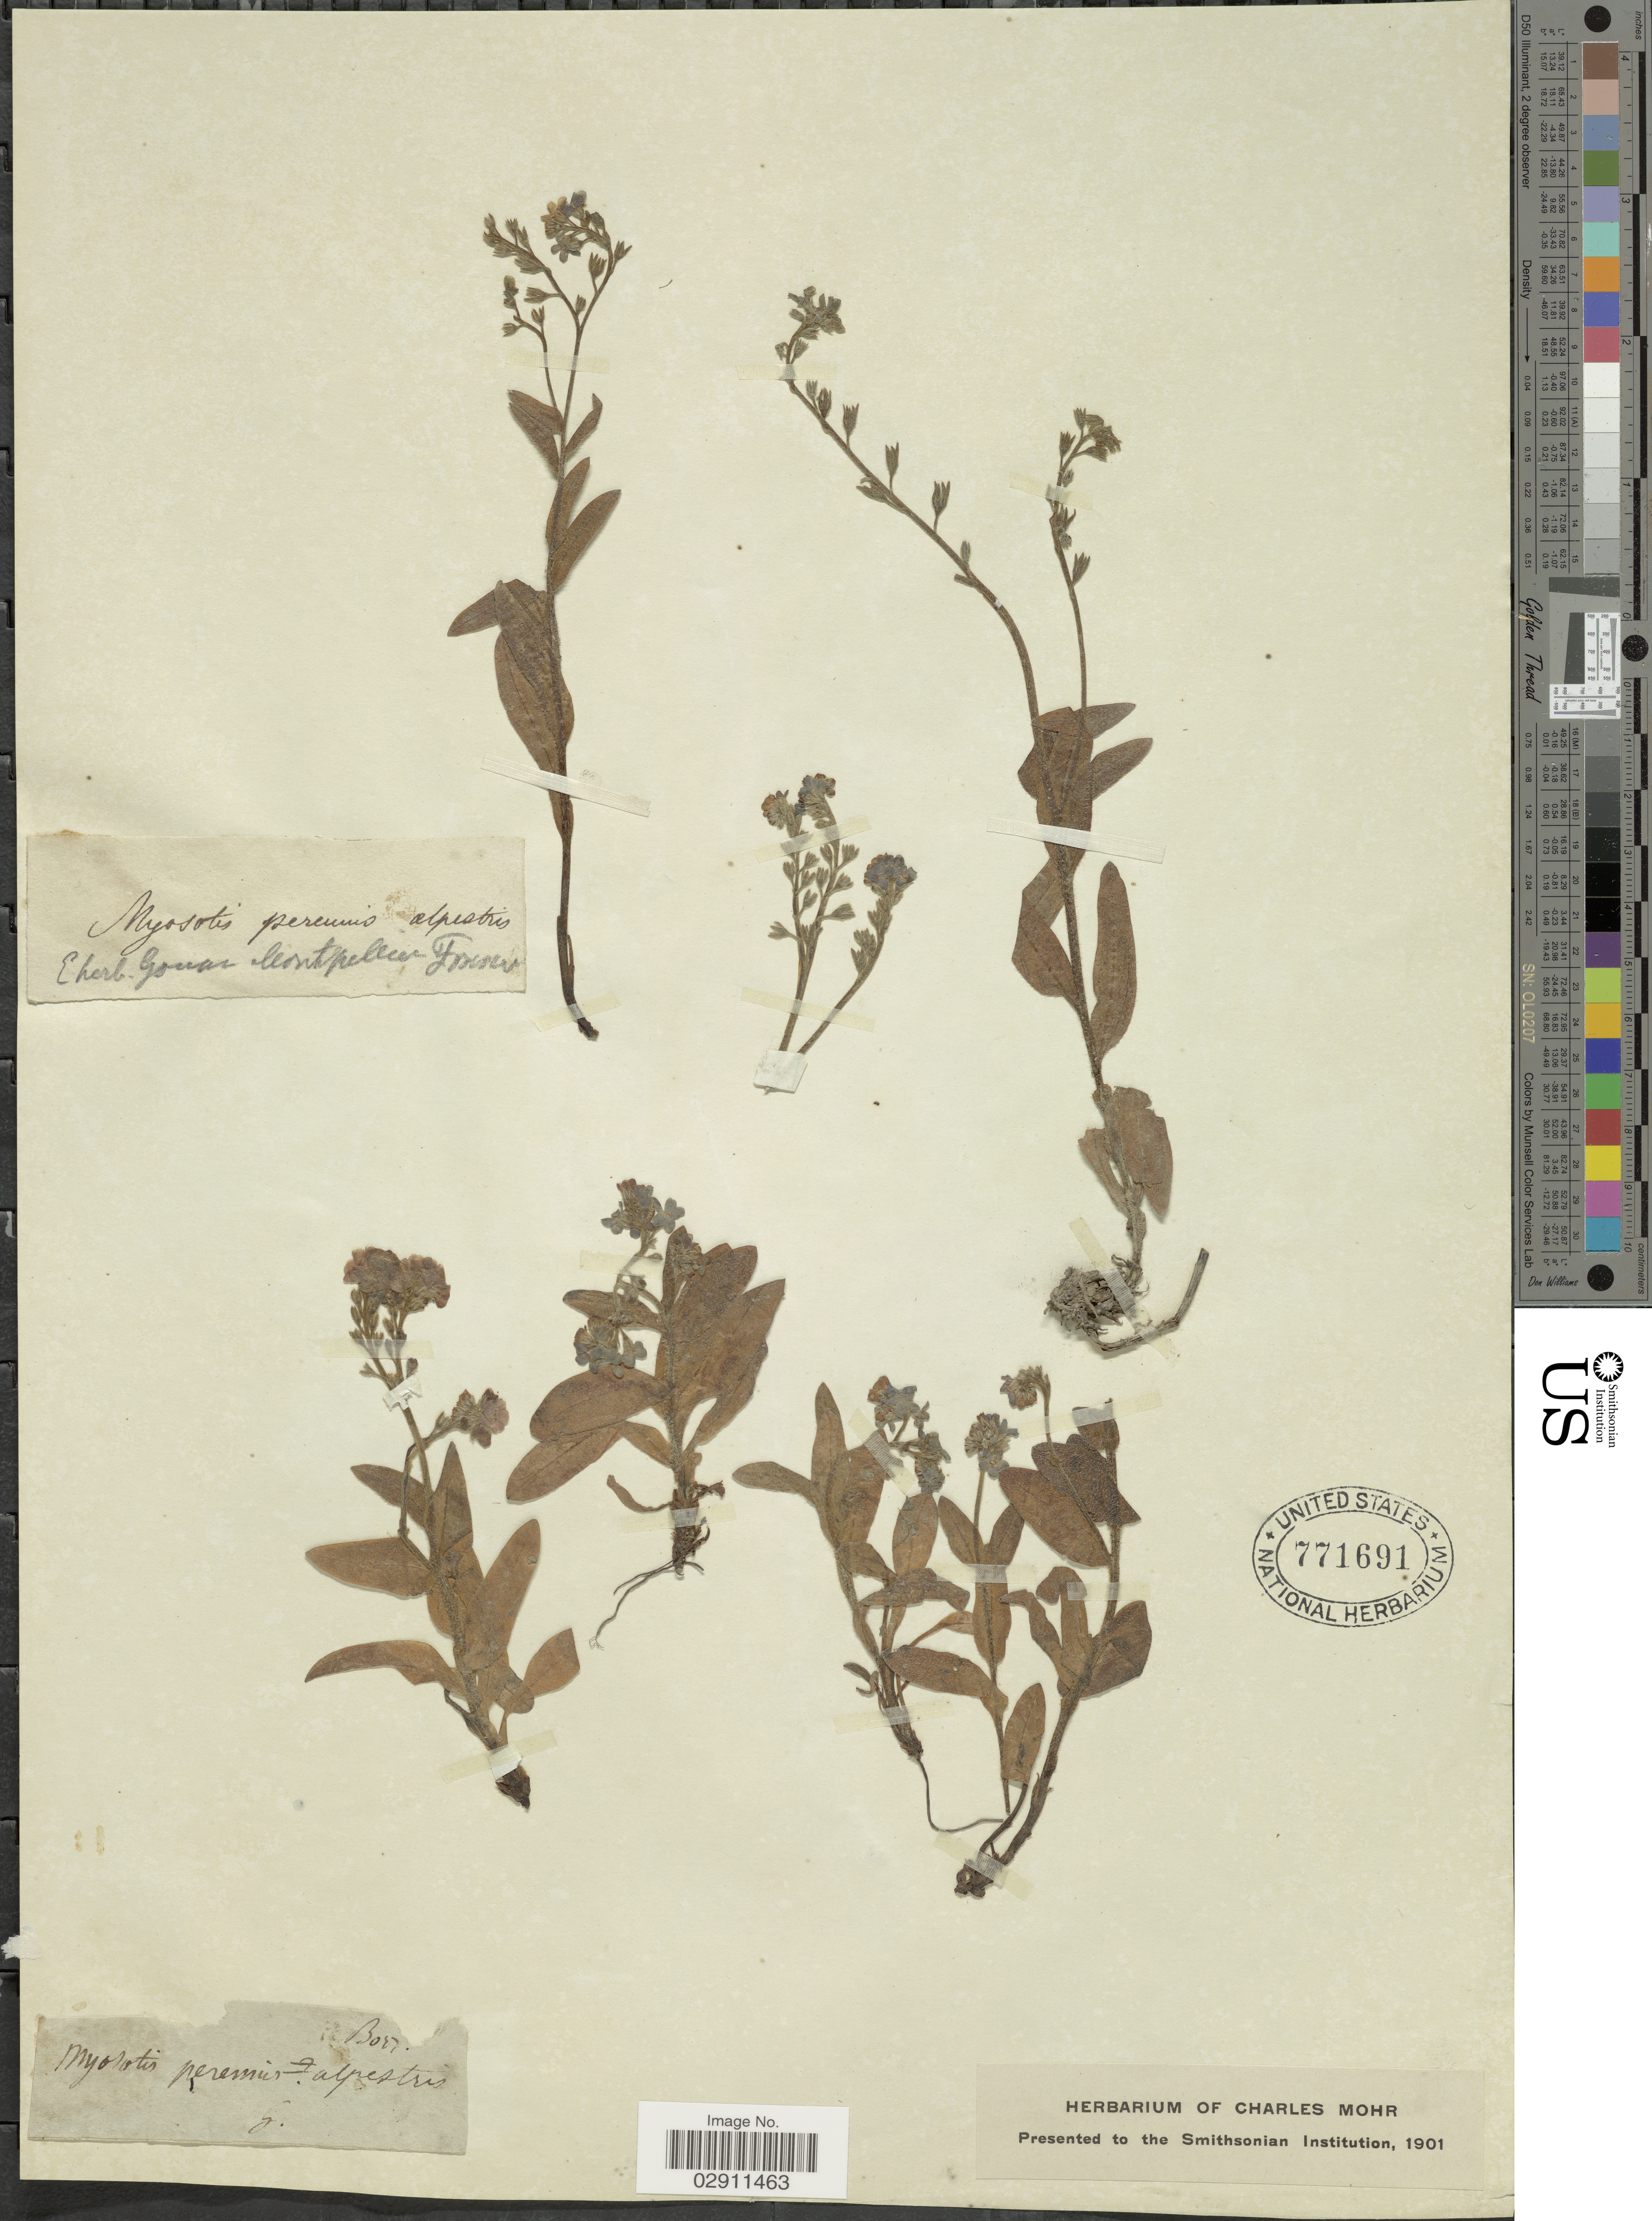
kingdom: Plantae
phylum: Tracheophyta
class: Magnoliopsida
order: Boraginales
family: Boraginaceae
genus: Myosotis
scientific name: Myosotis alpestris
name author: F.W. Schmidt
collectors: ex herb. Charles Mohr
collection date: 1901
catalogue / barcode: US 771691